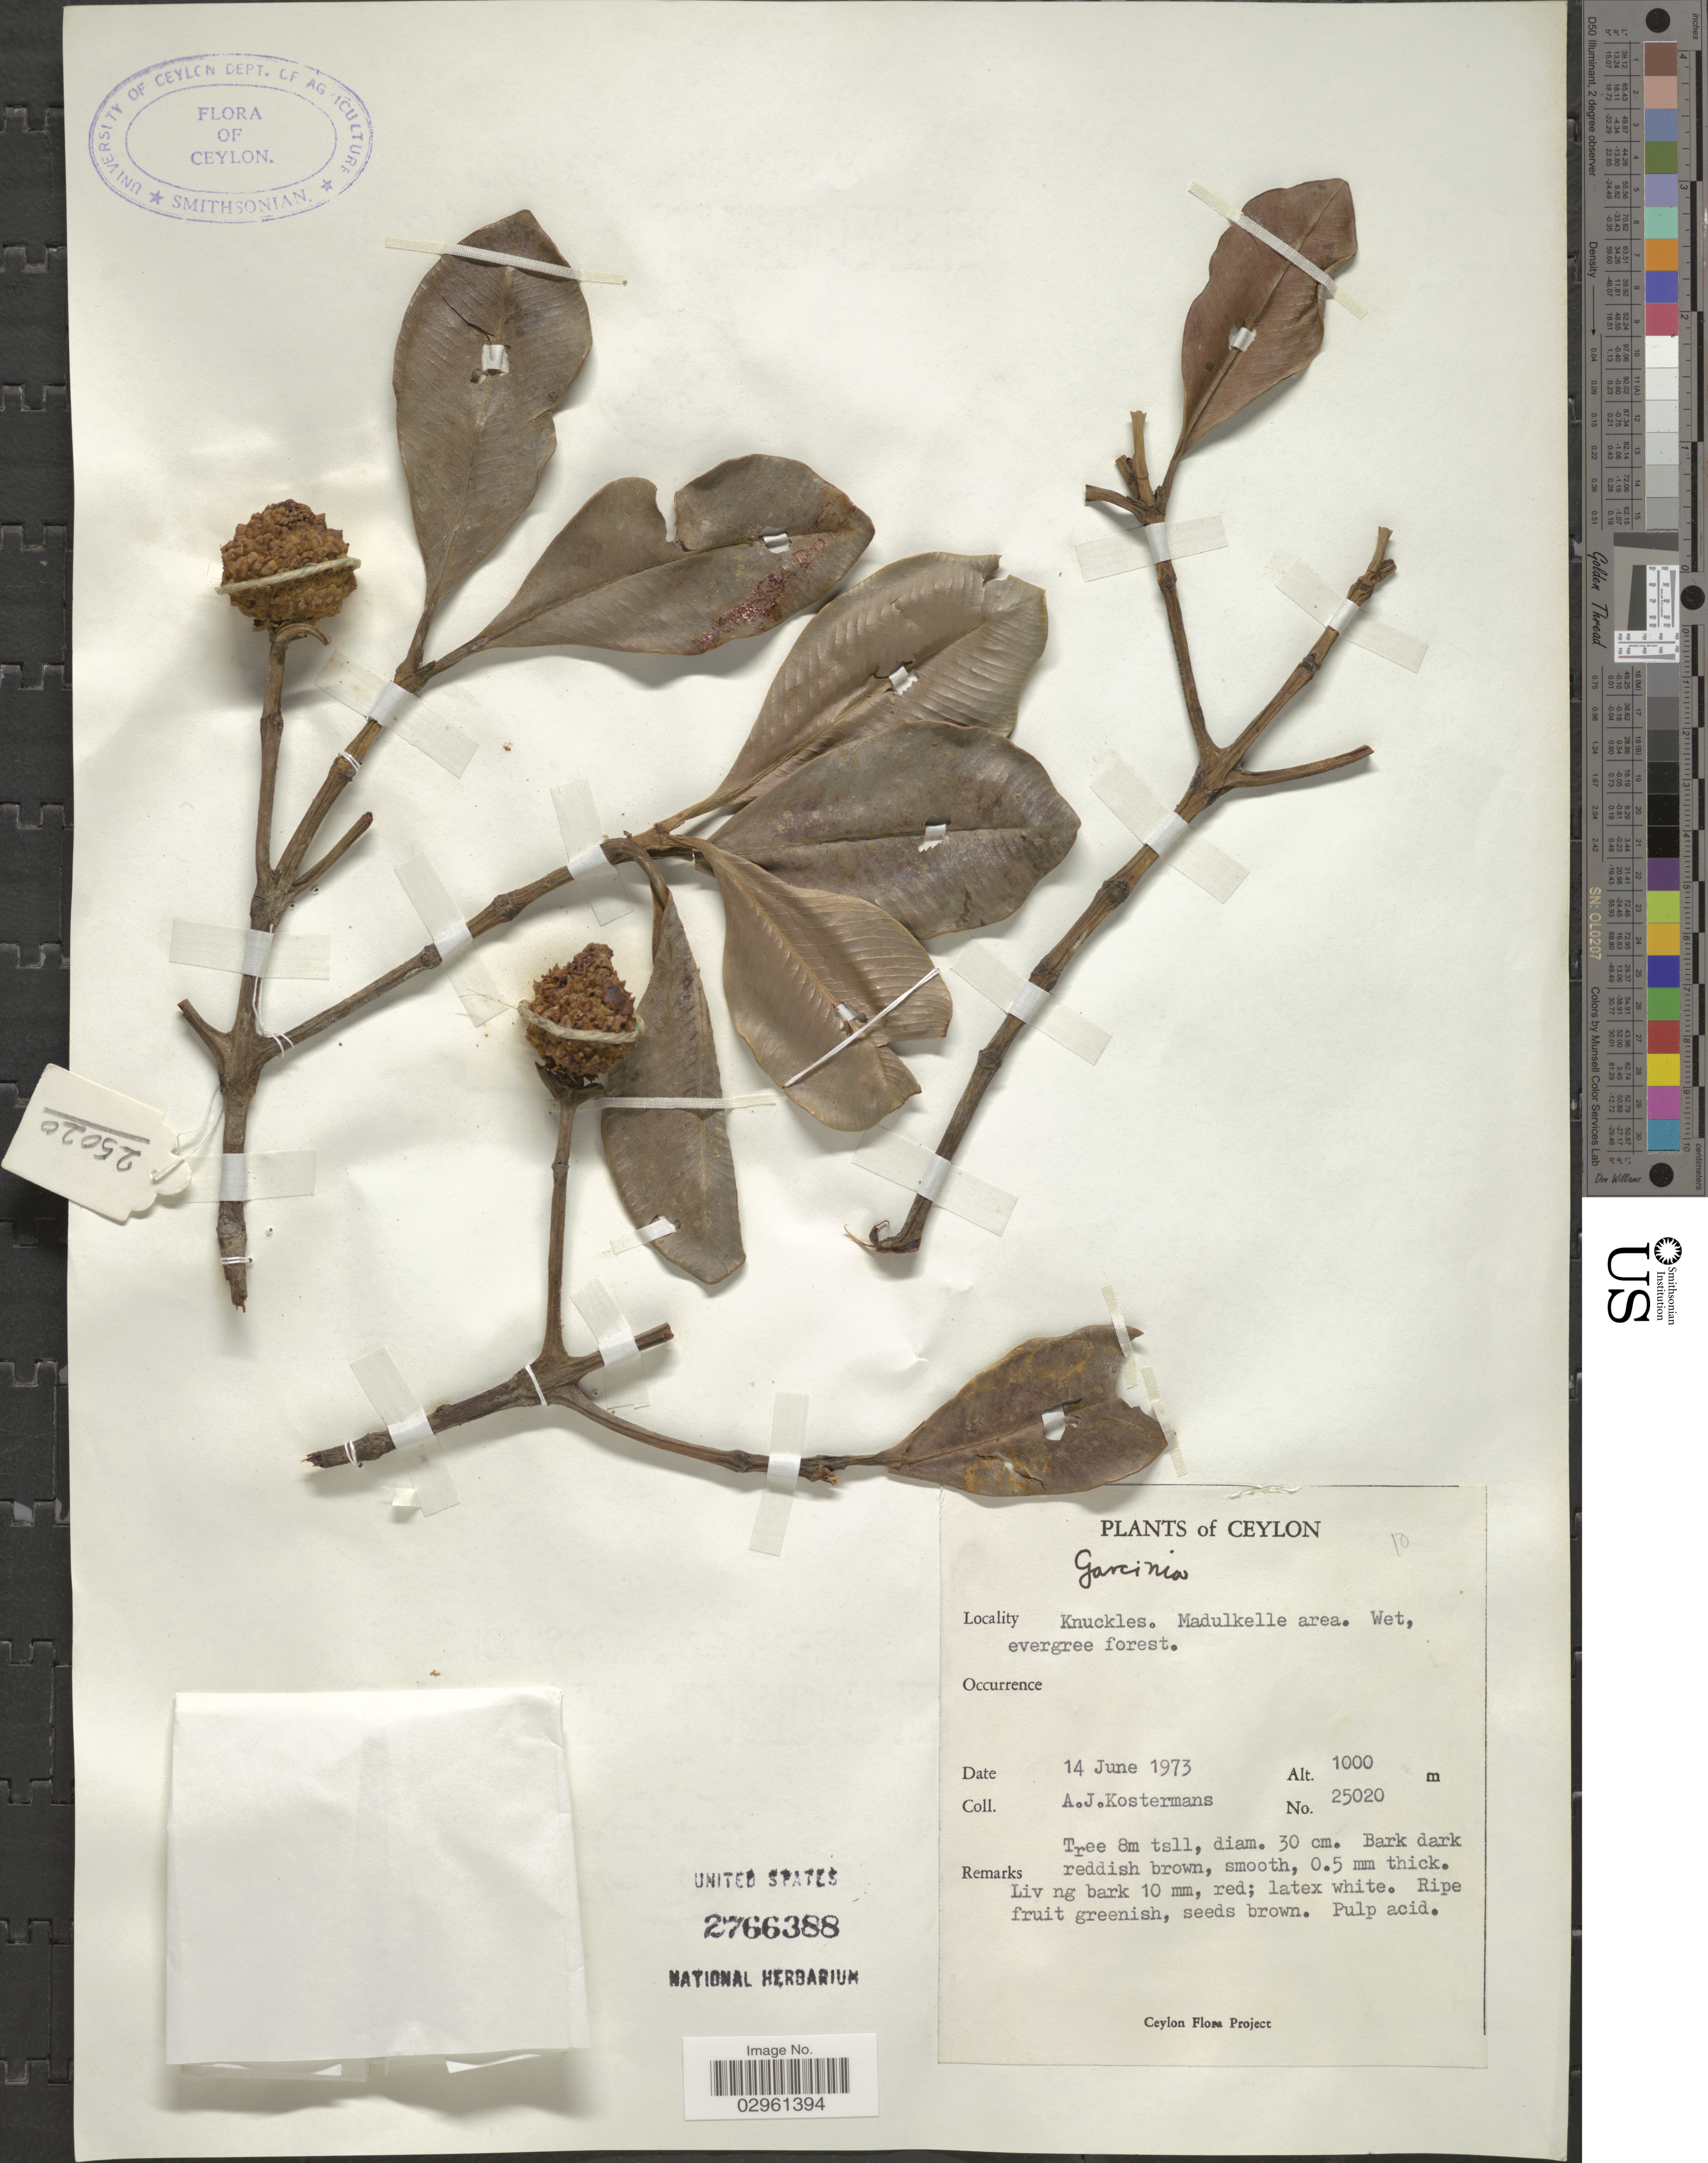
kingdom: Plantae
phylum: Tracheophyta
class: Magnoliopsida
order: Malpighiales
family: Clusiaceae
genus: Garcinia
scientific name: Garcinia sp.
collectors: A. J. G. Kostermans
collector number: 25020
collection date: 1973-06-14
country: Sri Lanka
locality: Ceylon. Knuckles. Madulkelle area.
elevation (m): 1000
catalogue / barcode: US 2766388